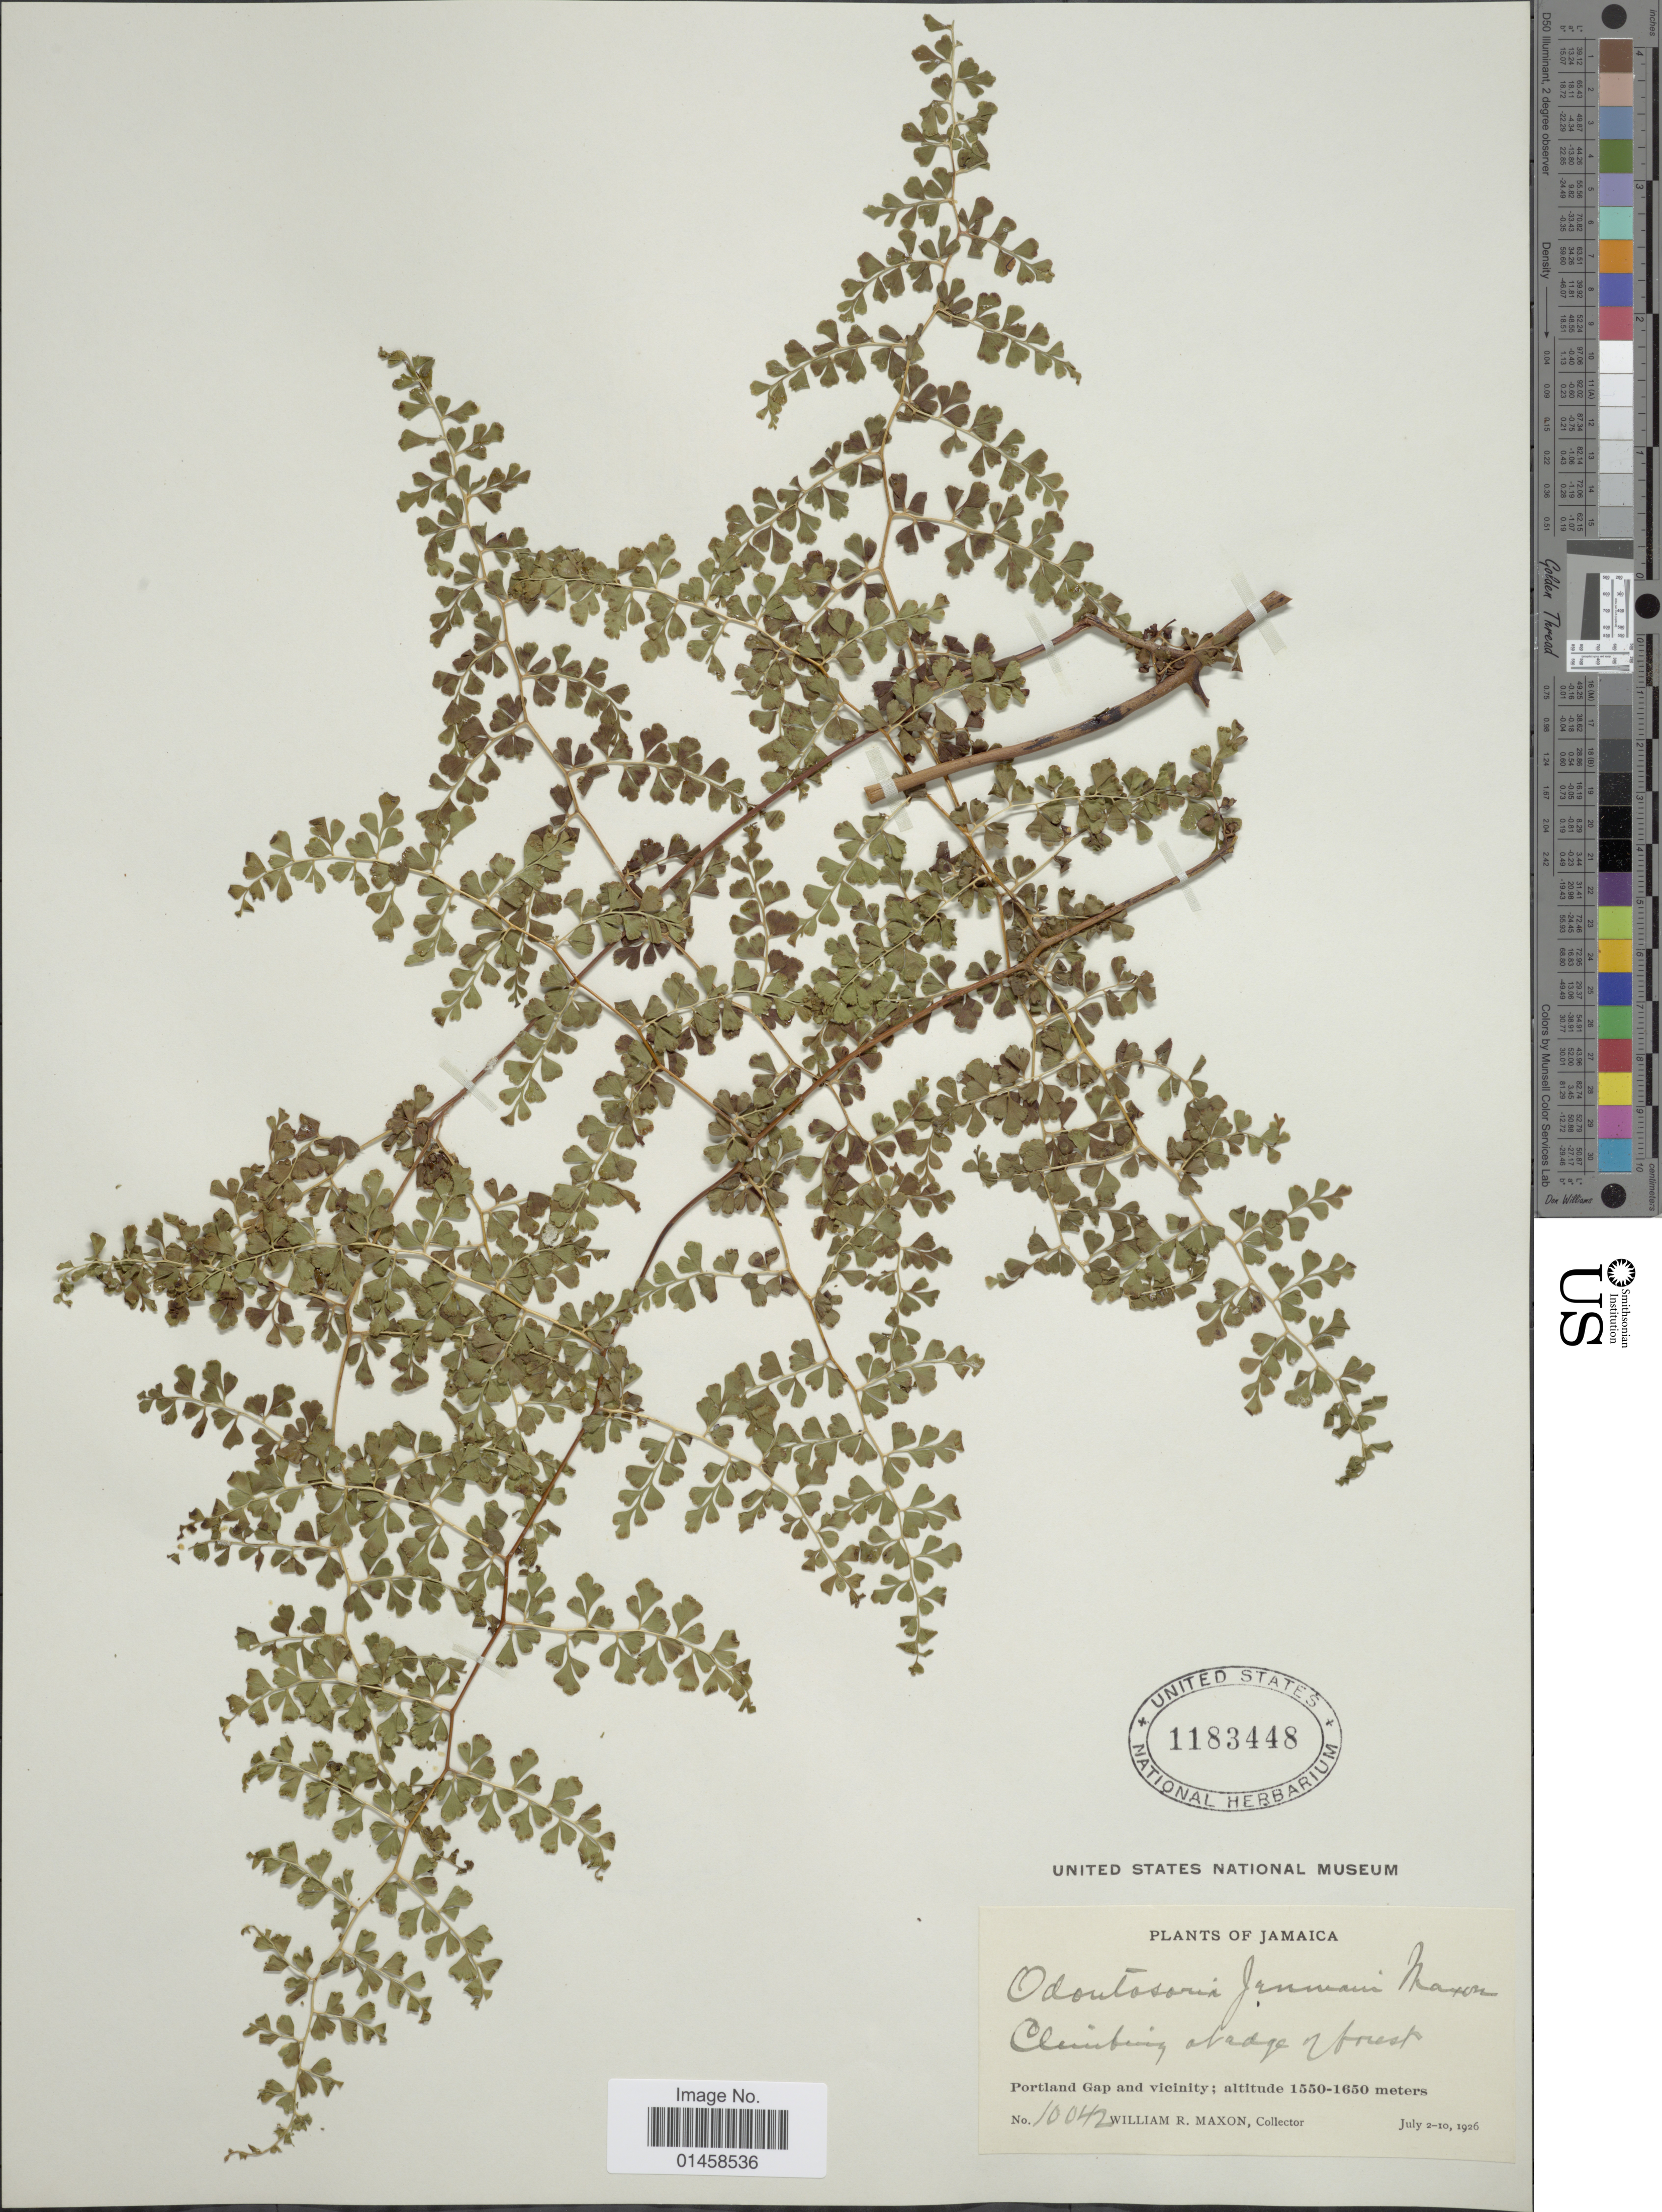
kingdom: Plantae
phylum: Tracheophyta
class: Polypodiopsida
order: Polypodiales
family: Lindsaeaceae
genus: Odontosoria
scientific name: Odontosoria jenmanii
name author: Maxon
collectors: W. R. Maxon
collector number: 10042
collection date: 1926-07-02/1926-07-10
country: Jamaica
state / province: Portland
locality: Portland Gap and vicinity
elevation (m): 1550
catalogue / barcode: US 1183448